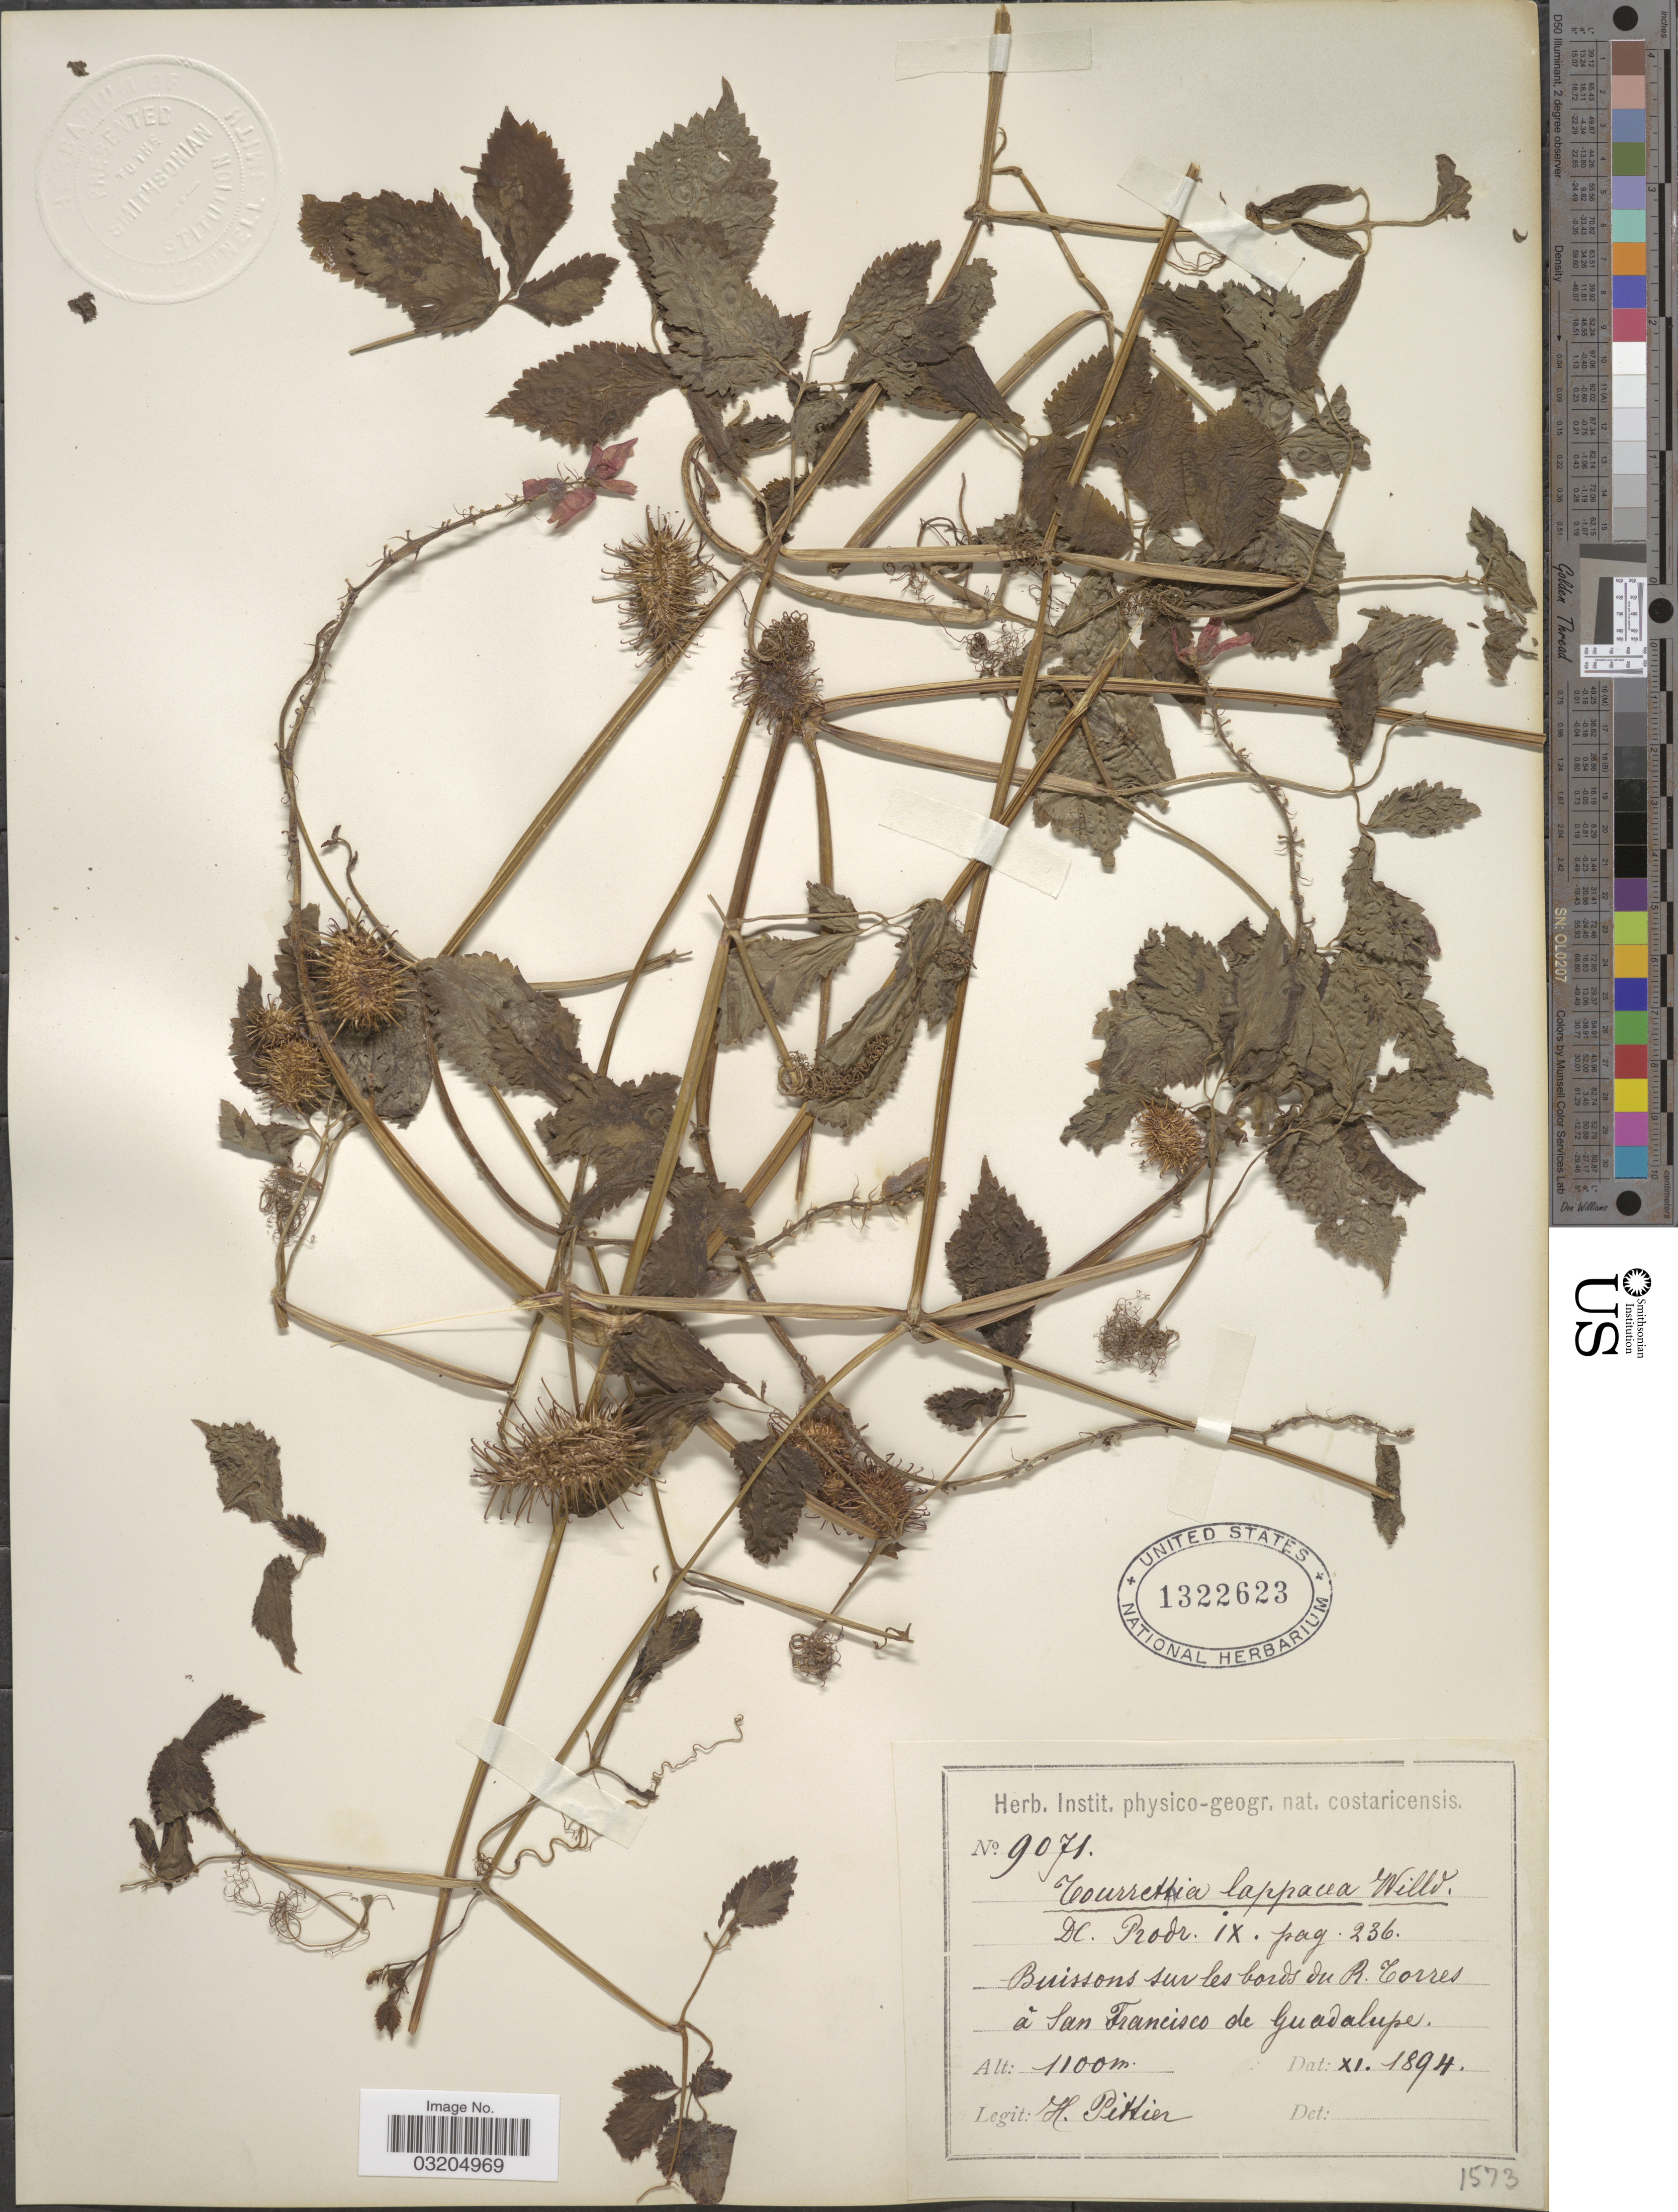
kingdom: Plantae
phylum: Tracheophyta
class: Magnoliopsida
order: Lamiales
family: Bignoniaceae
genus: Tourrettia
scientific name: Tourrettia lappacea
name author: (L'Hér.) Willd.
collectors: H. F. Pittier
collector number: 9071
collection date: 1894-11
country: Costa Rica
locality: Buissons sur les bords du R. Torres à San Francisco de Guadalupe.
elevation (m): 1100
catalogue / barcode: US 1322623